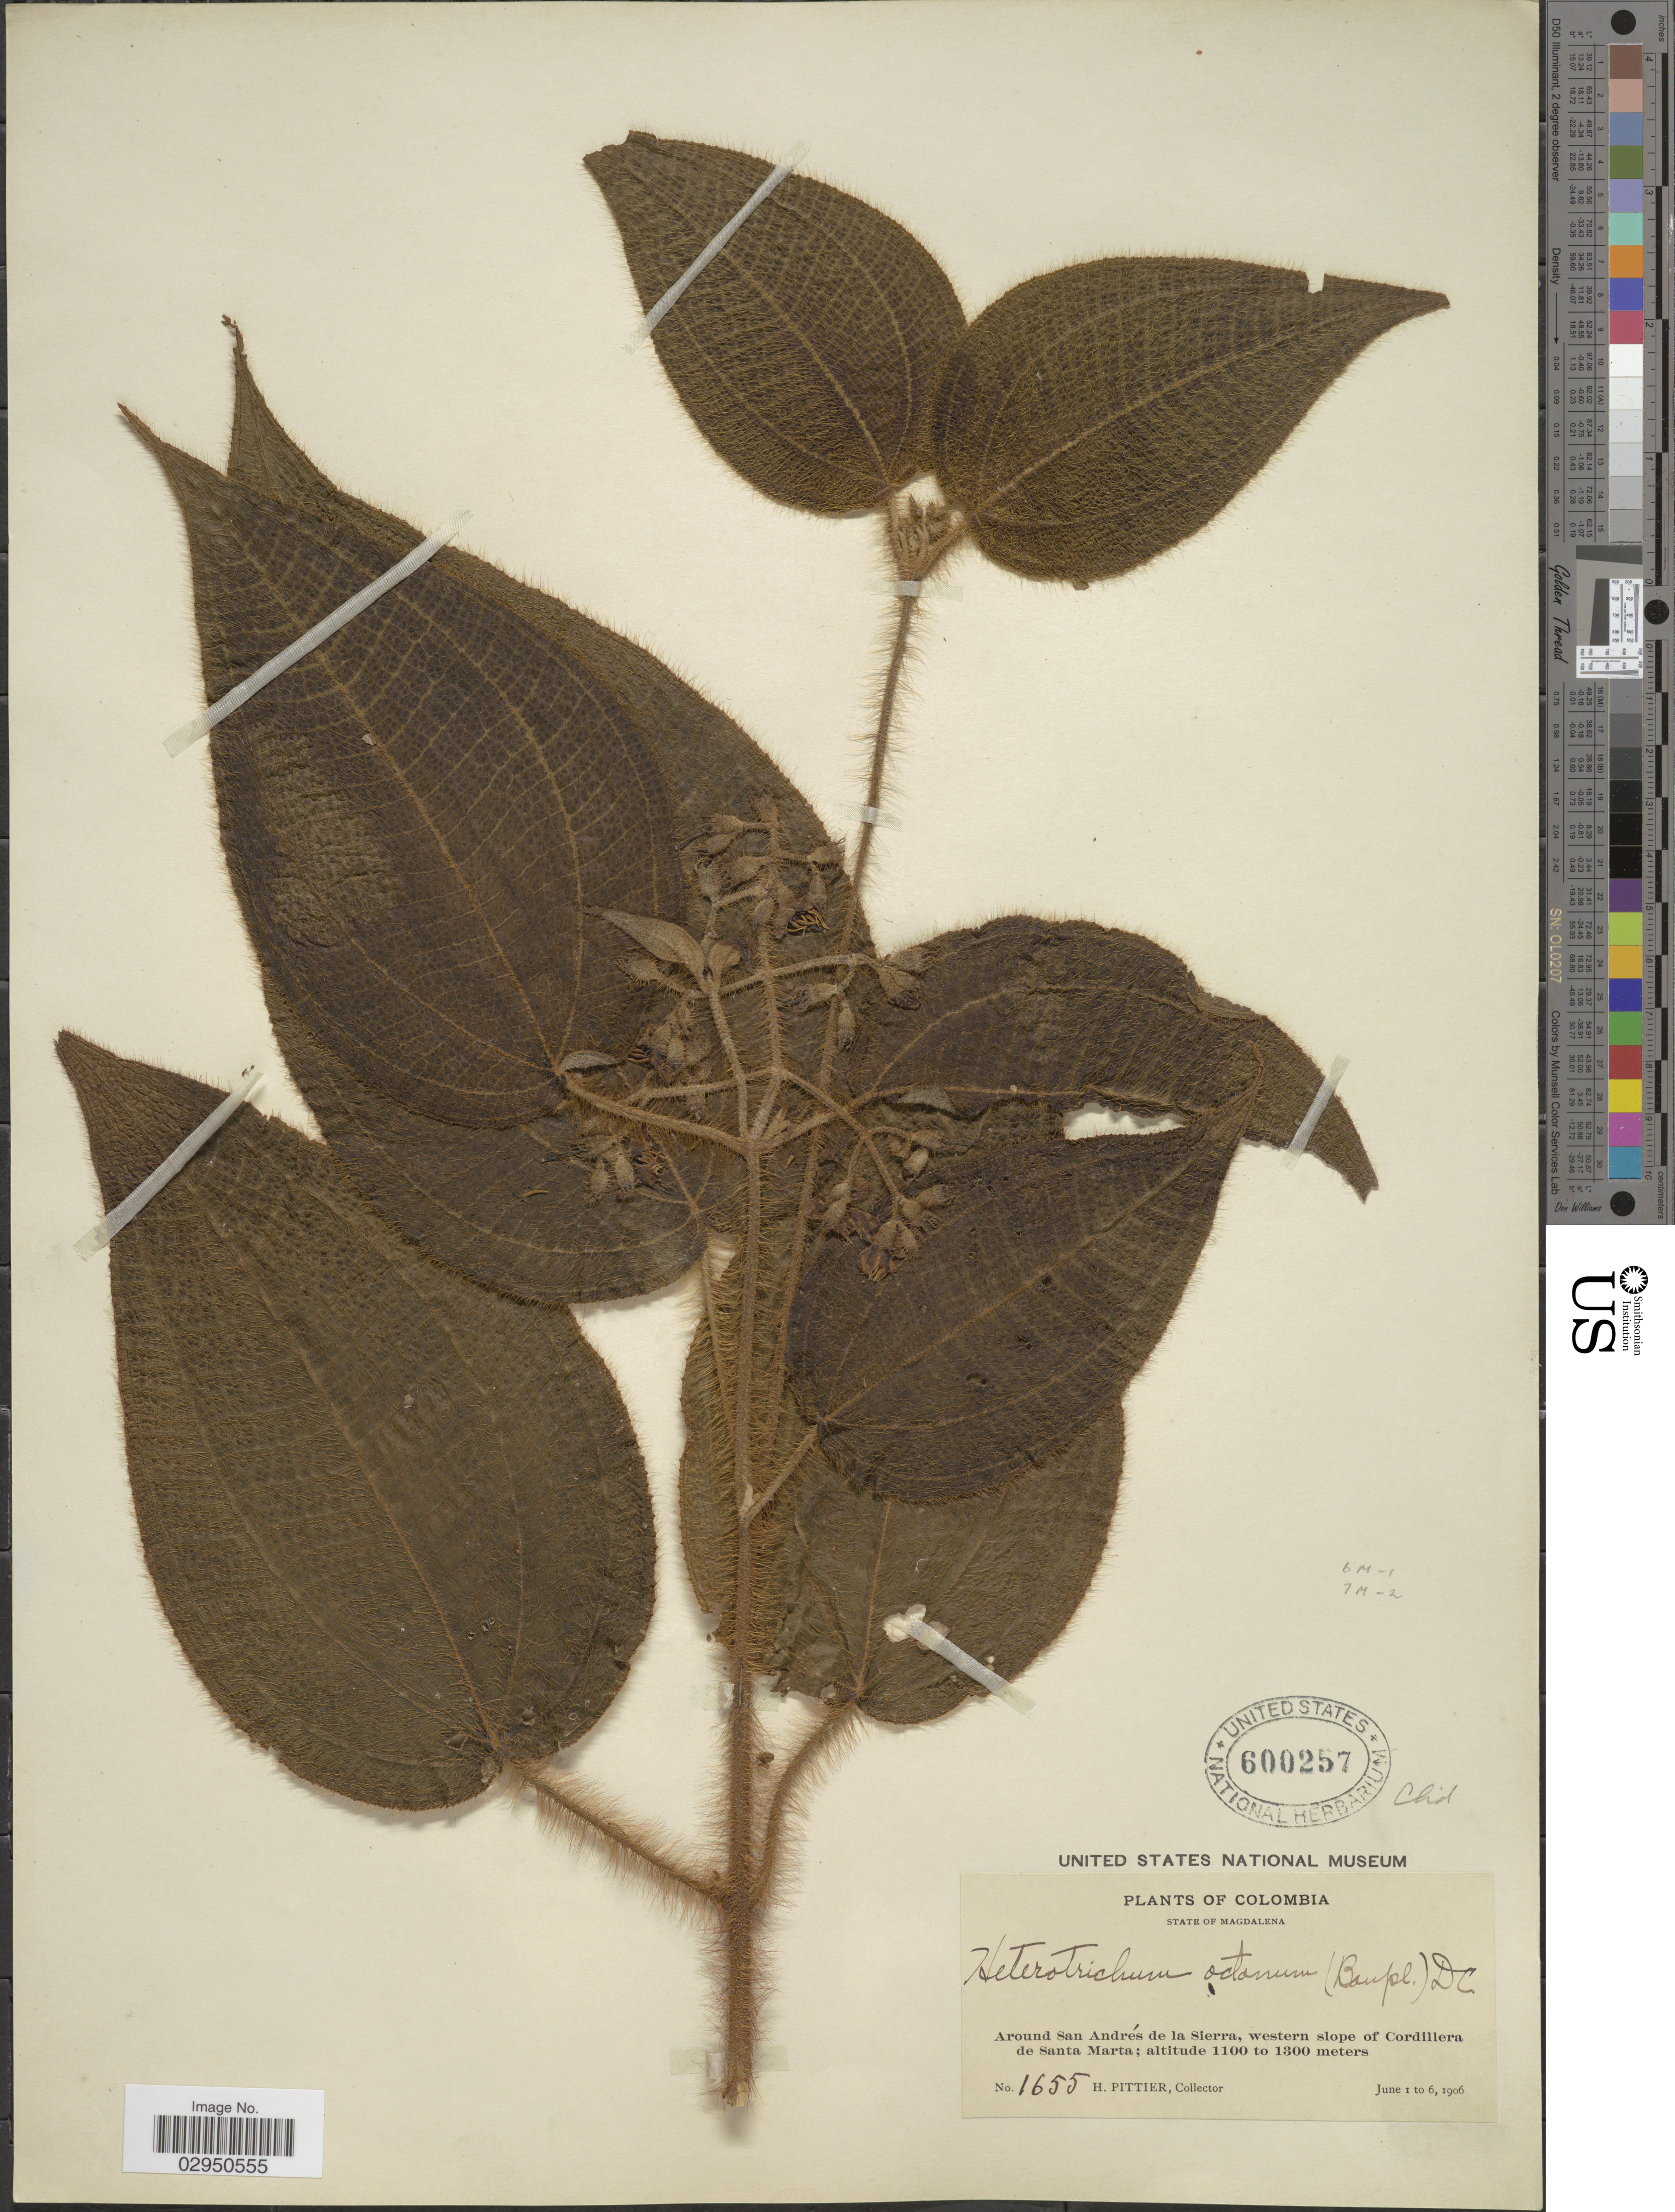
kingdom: Plantae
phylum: Tracheophyta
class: Magnoliopsida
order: Myrtales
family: Melastomataceae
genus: Clidemia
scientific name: Clidemia octona subsp. octona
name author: (Bonpl.) L.O. Williams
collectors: H. F. Pittier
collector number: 1655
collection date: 1906-06-01/1906-06-06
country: Colombia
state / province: Magdalena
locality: Around San Andrés de la Sierra, western slope of Cordillera de Santa Marta.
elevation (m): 1100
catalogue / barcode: US 600257